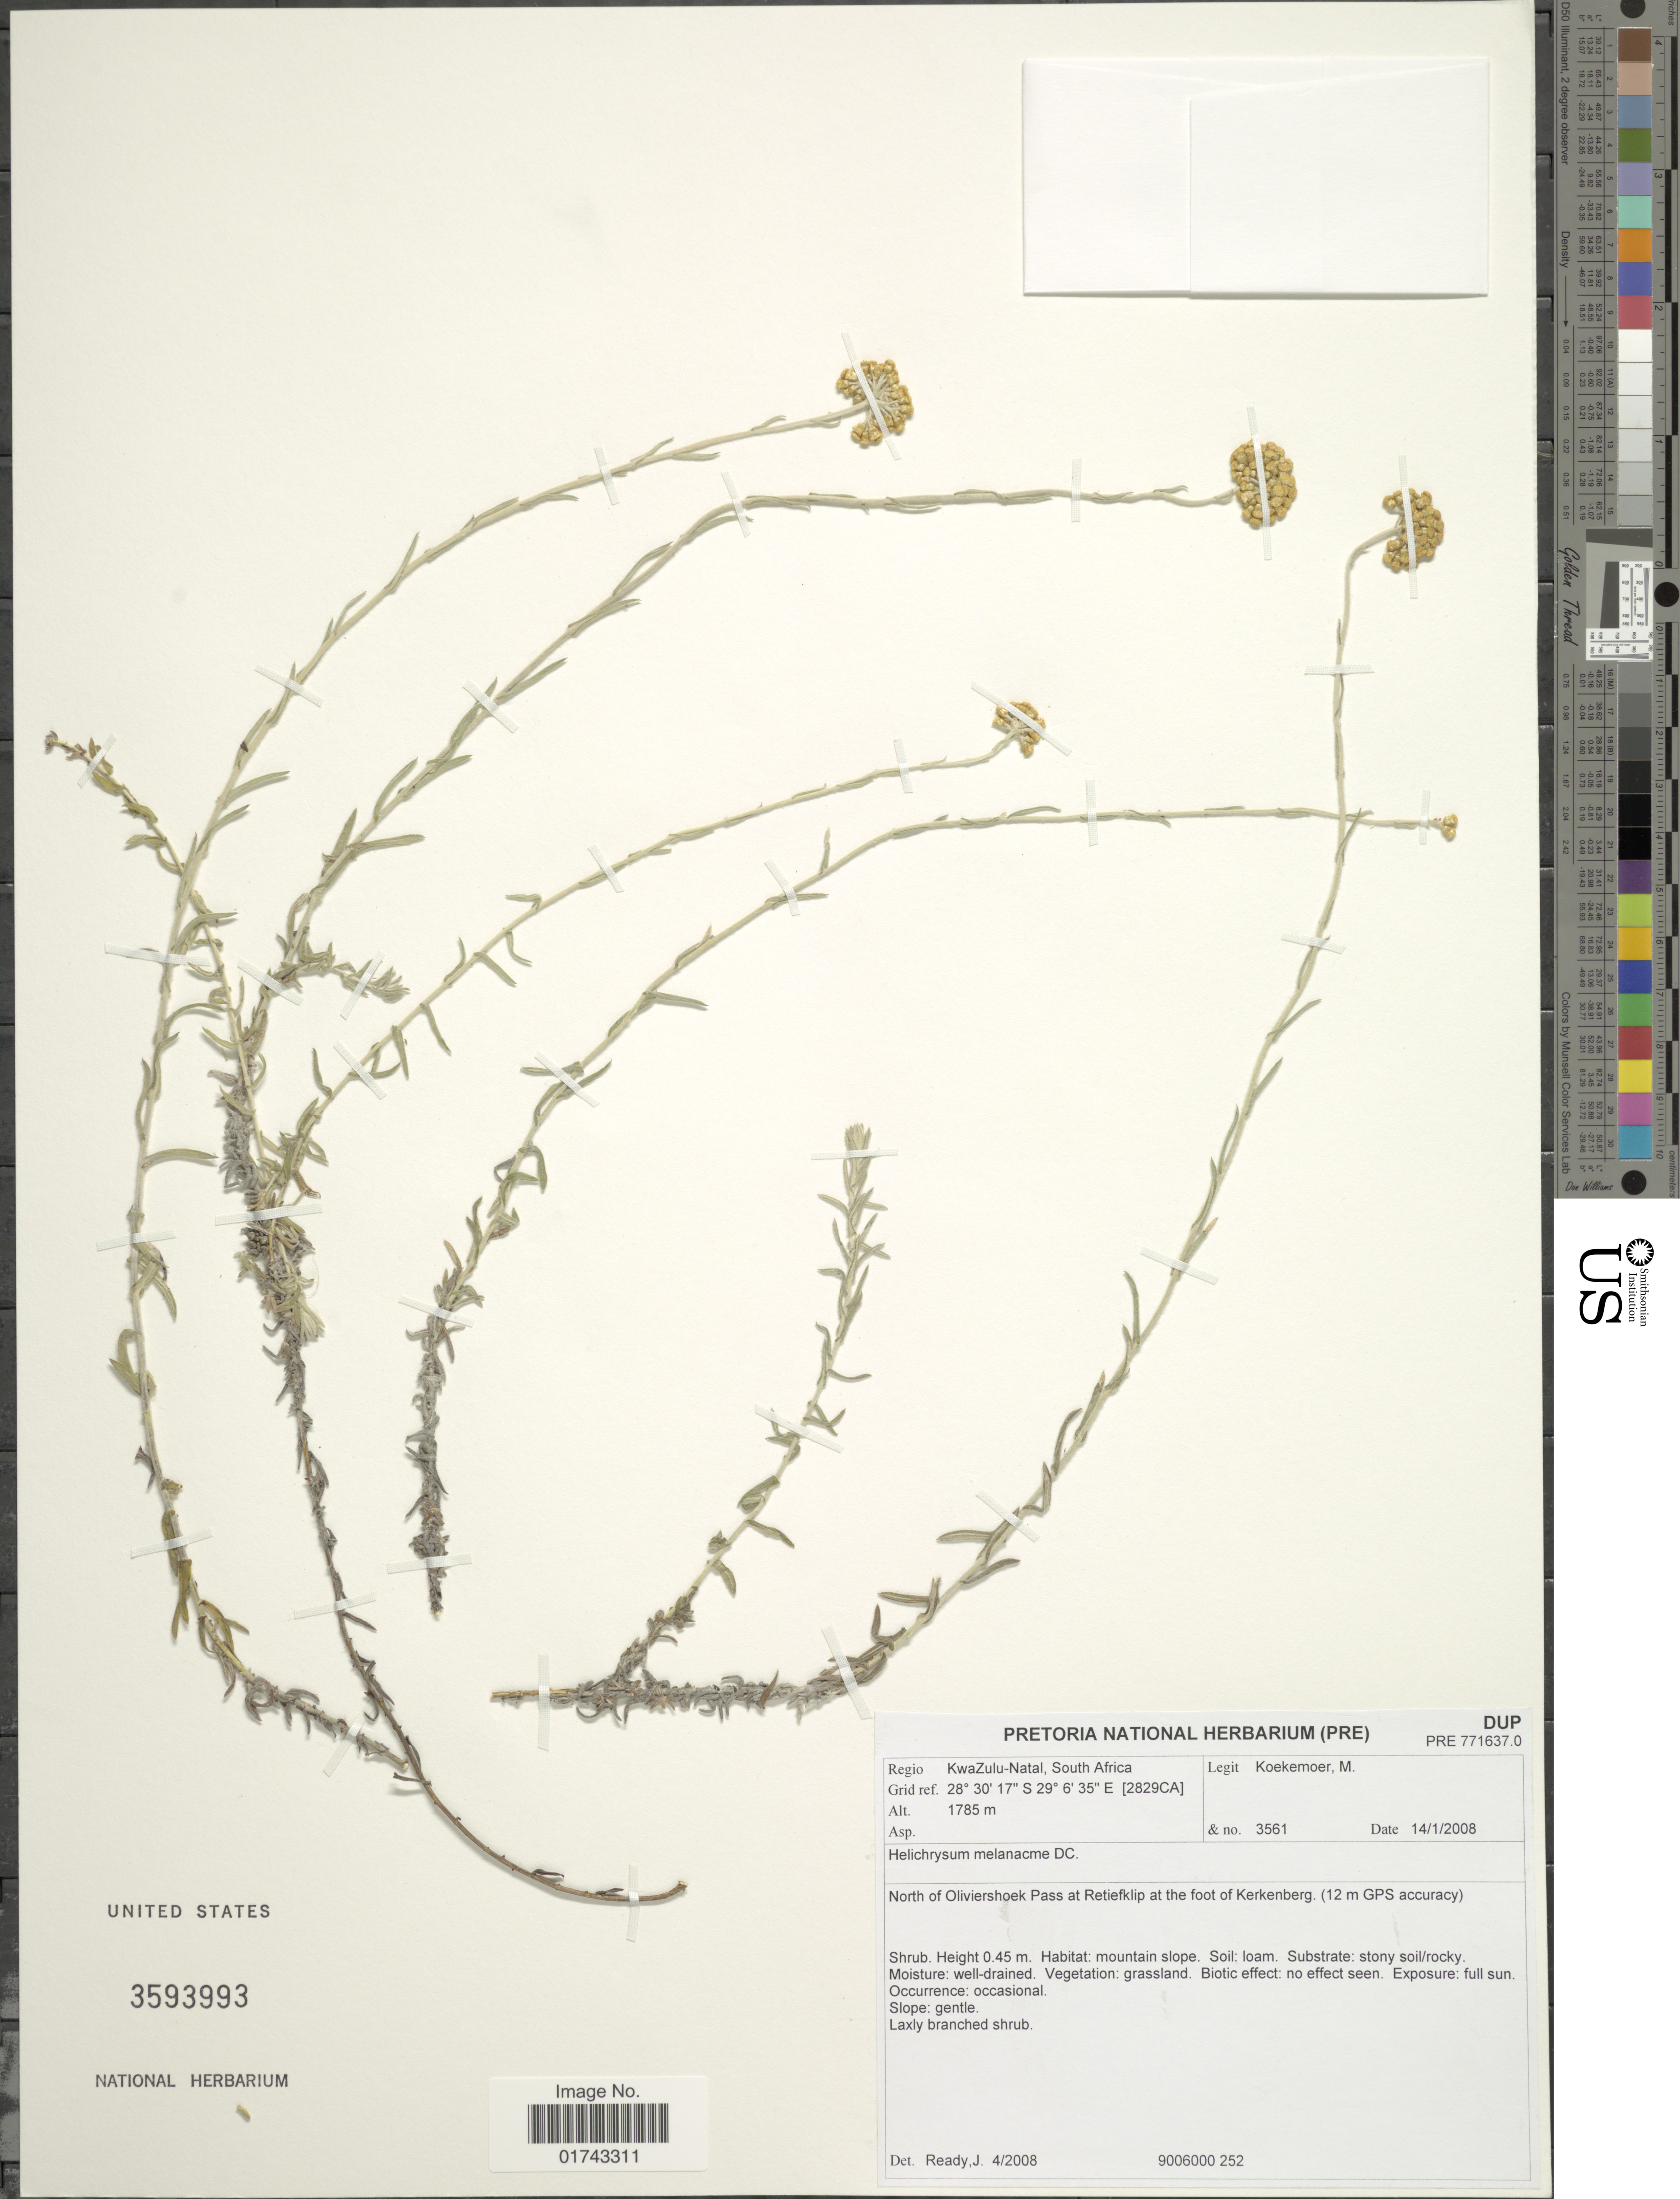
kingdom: Plantae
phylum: Tracheophyta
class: Magnoliopsida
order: Asterales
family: Asteraceae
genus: Helichrysum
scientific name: Helichrysum melanacme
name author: DC.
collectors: M. Koekemoer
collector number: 3561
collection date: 2008-01-14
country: South Africa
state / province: KwaZulu-Natal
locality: KwaZulu-Natal, South Africa, Grid ref. [2829CA], North of Oliviershoek Pass at Retiefklip at the foot of Kerkenberg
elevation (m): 1785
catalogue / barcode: US 3593993